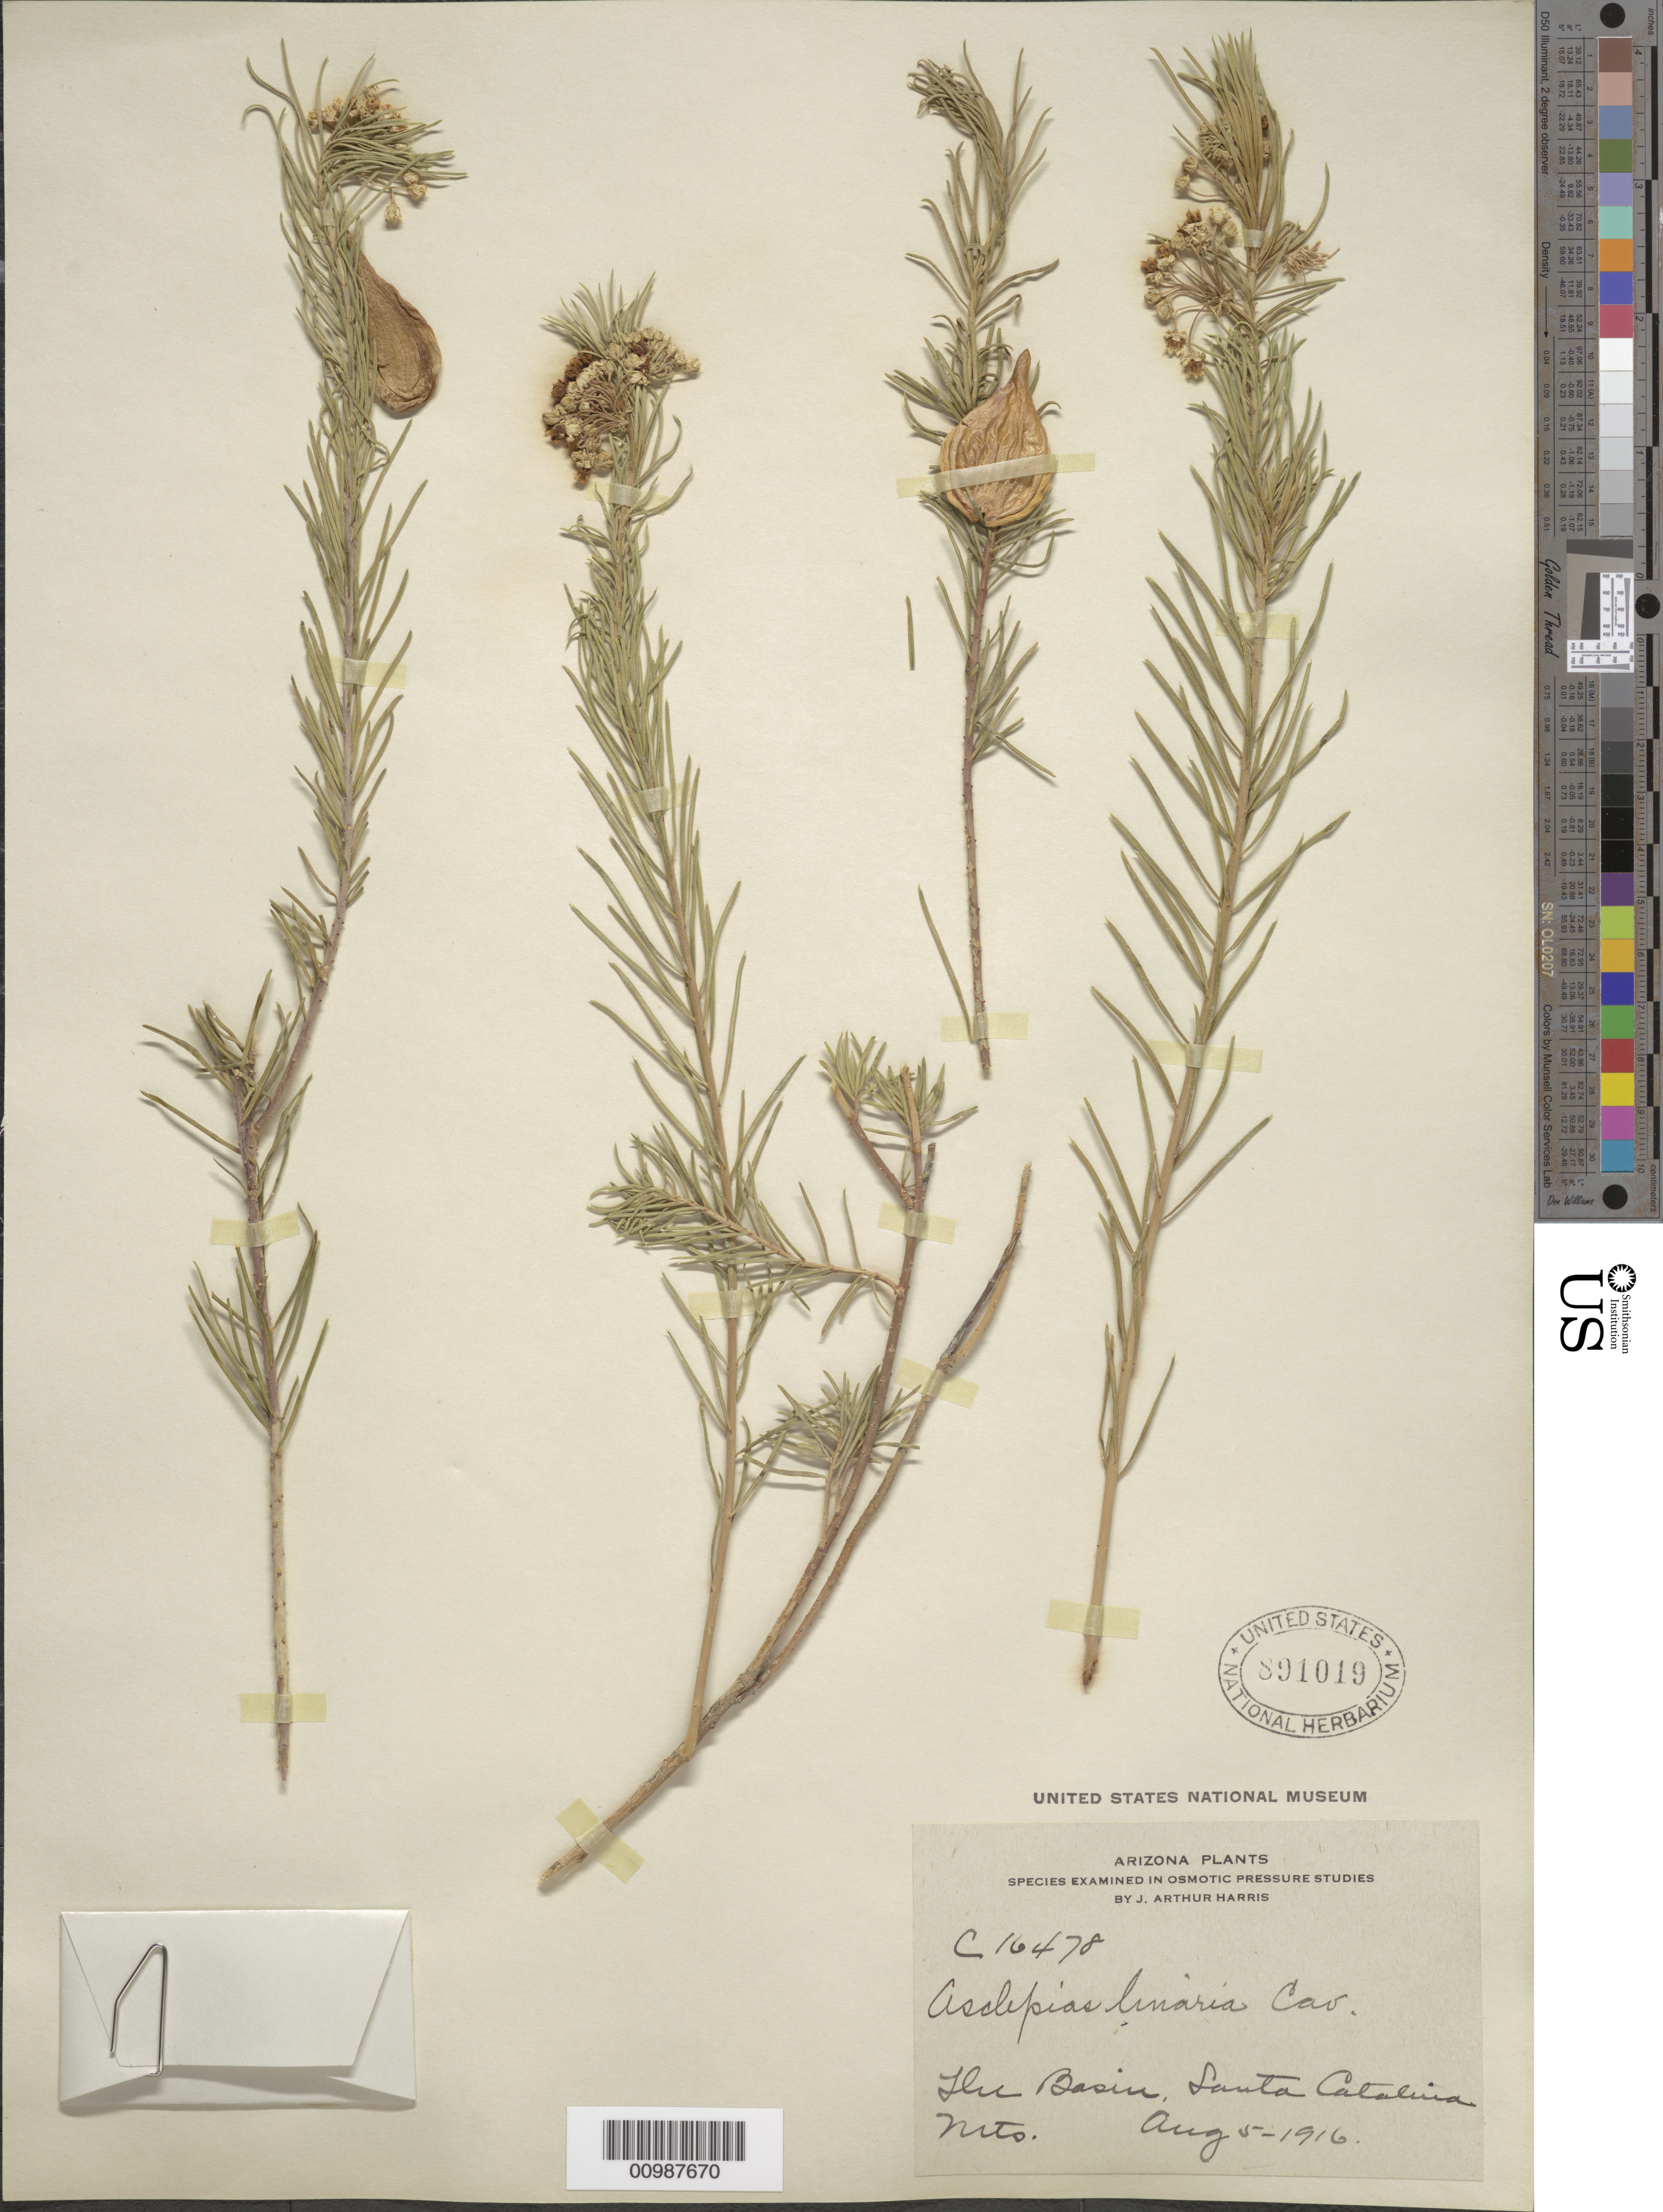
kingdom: Plantae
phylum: Tracheophyta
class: Magnoliopsida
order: Gentianales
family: Apocynaceae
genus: Asclepias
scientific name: Asclepias linaria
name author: Cav.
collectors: J. A. Harris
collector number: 16478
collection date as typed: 05 Aug 1916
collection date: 1916-08-05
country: United States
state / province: Arizona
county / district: Pima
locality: The basin of Santa Catalina Mountains.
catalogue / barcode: US 891019